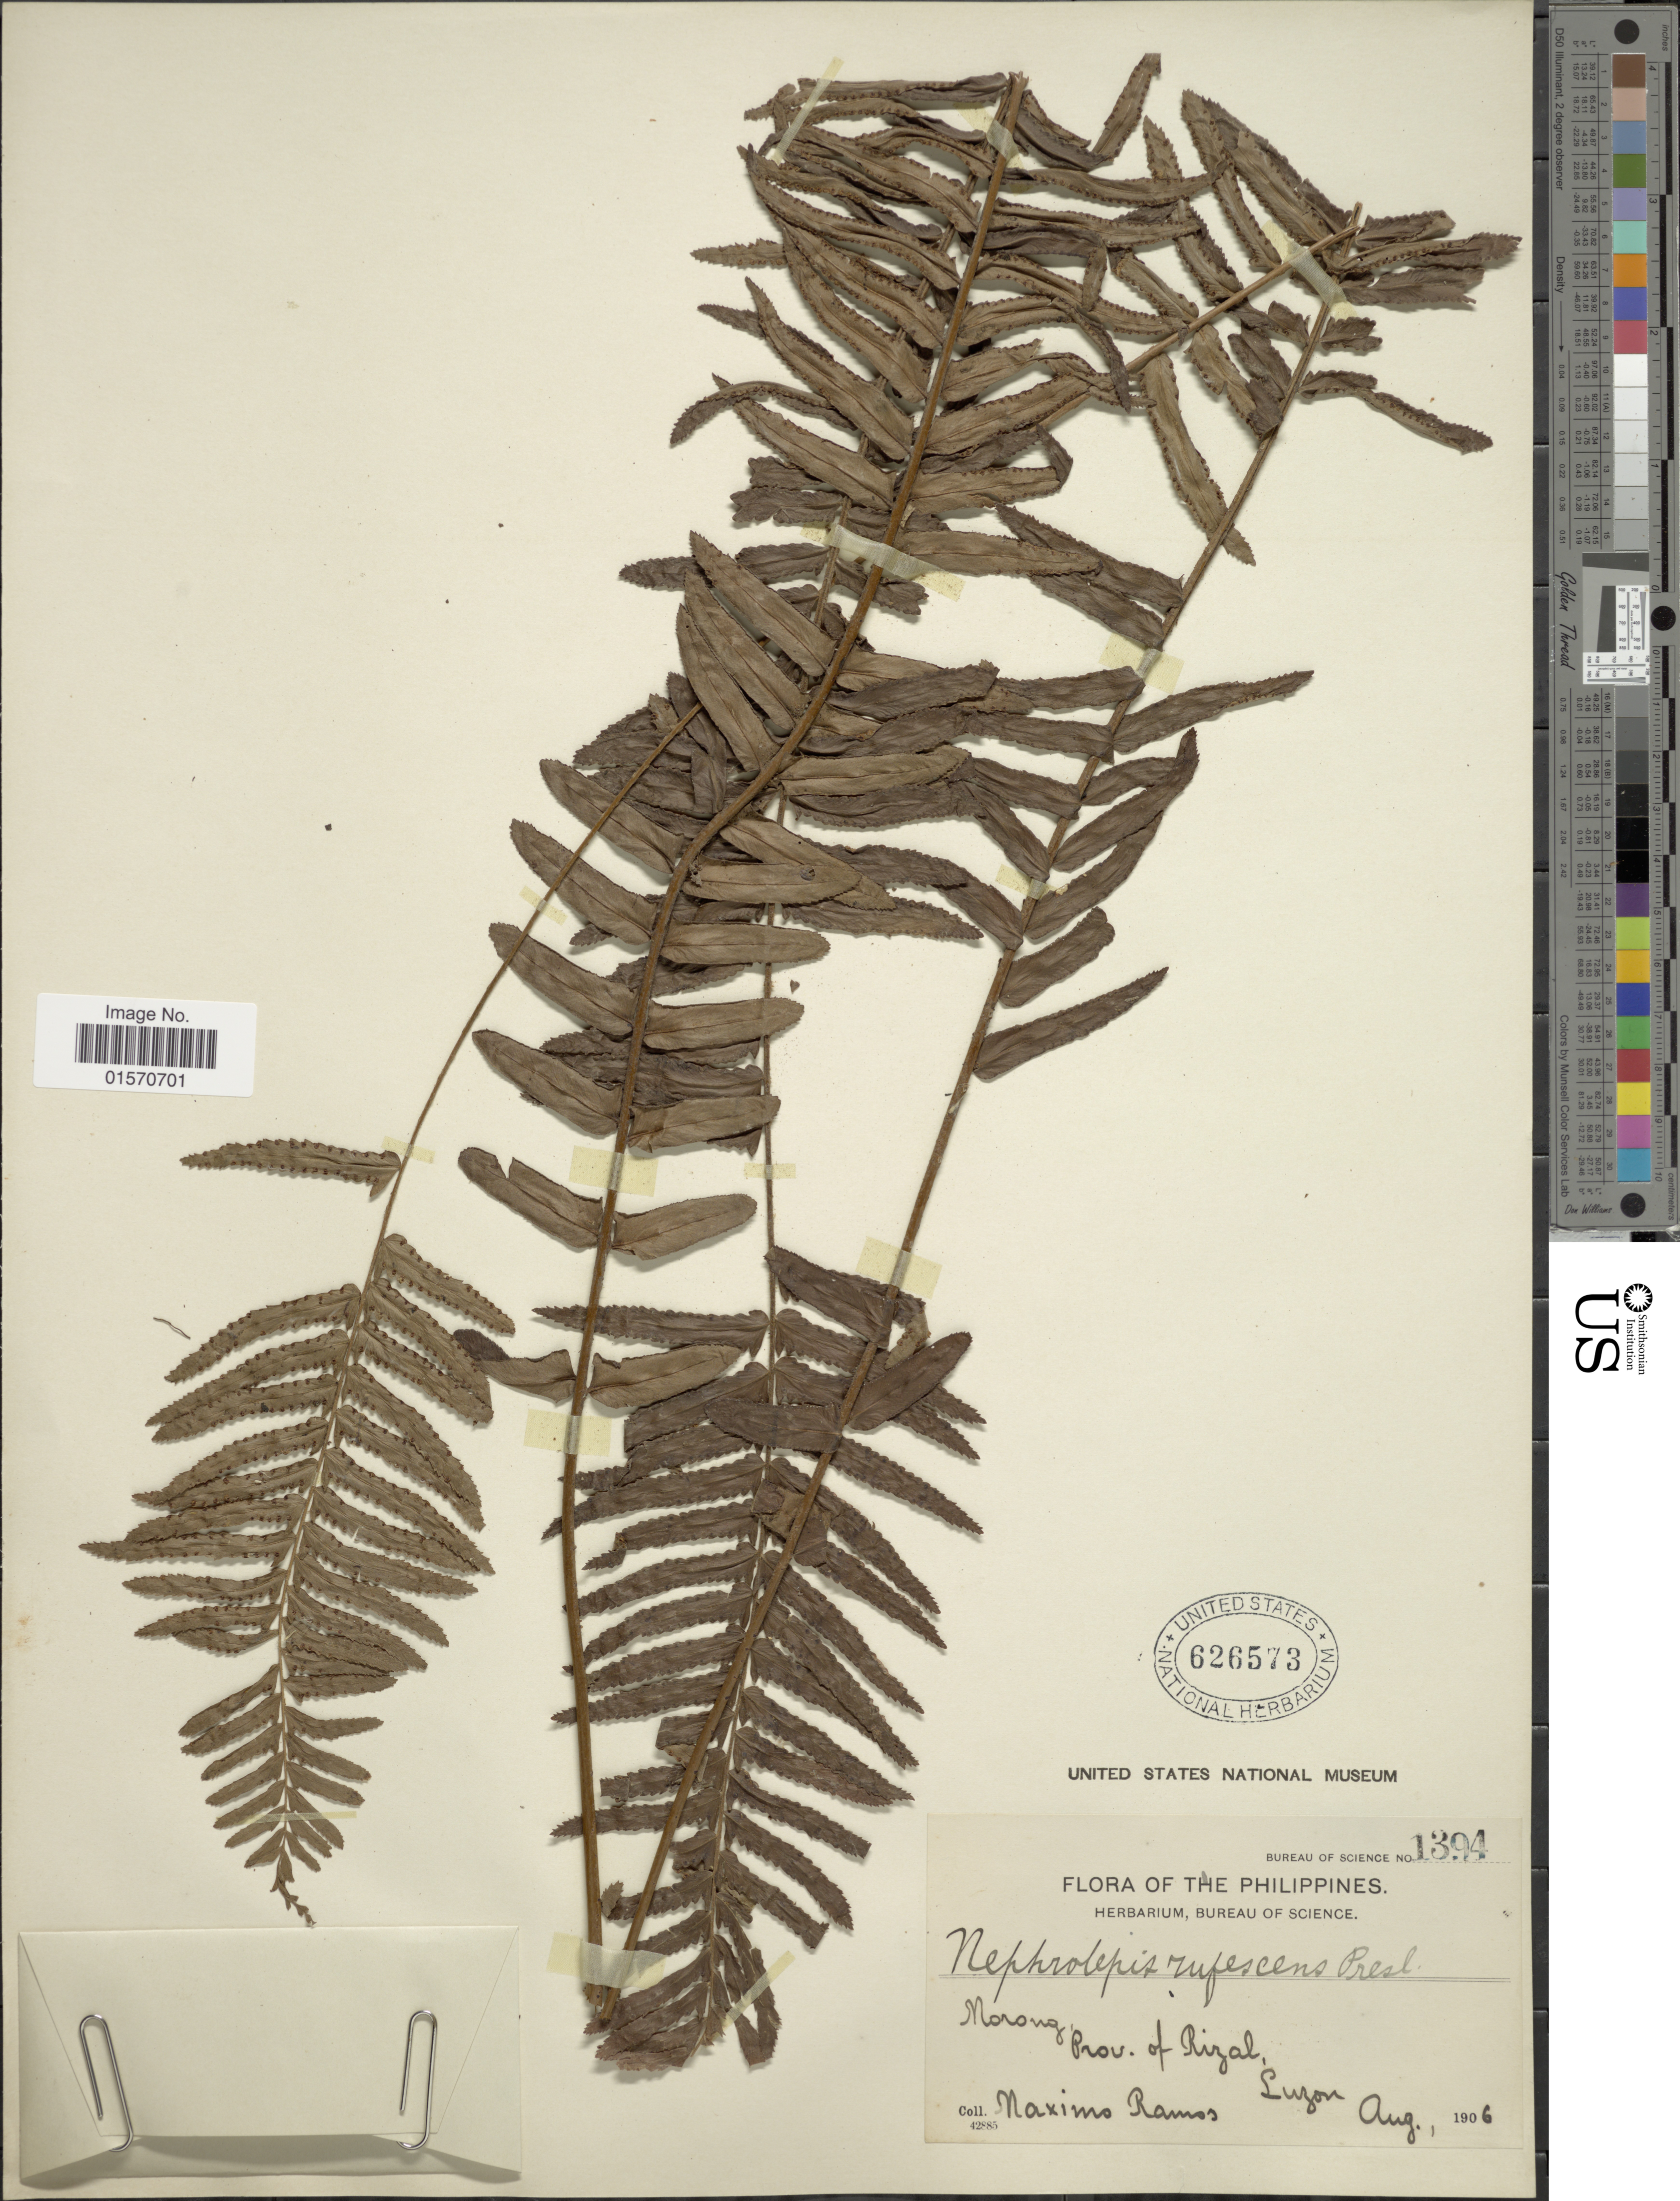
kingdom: Plantae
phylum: Tracheophyta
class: Polypodiopsida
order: Polypodiales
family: Nephrolepidaceae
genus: Nephrolepis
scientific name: Nephrolepis rufescens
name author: Wawra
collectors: M. Ramos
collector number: Bureau of Science 1394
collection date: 1906-08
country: Philippines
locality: Morong, Prov. of Rizal, Luzon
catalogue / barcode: US 626573